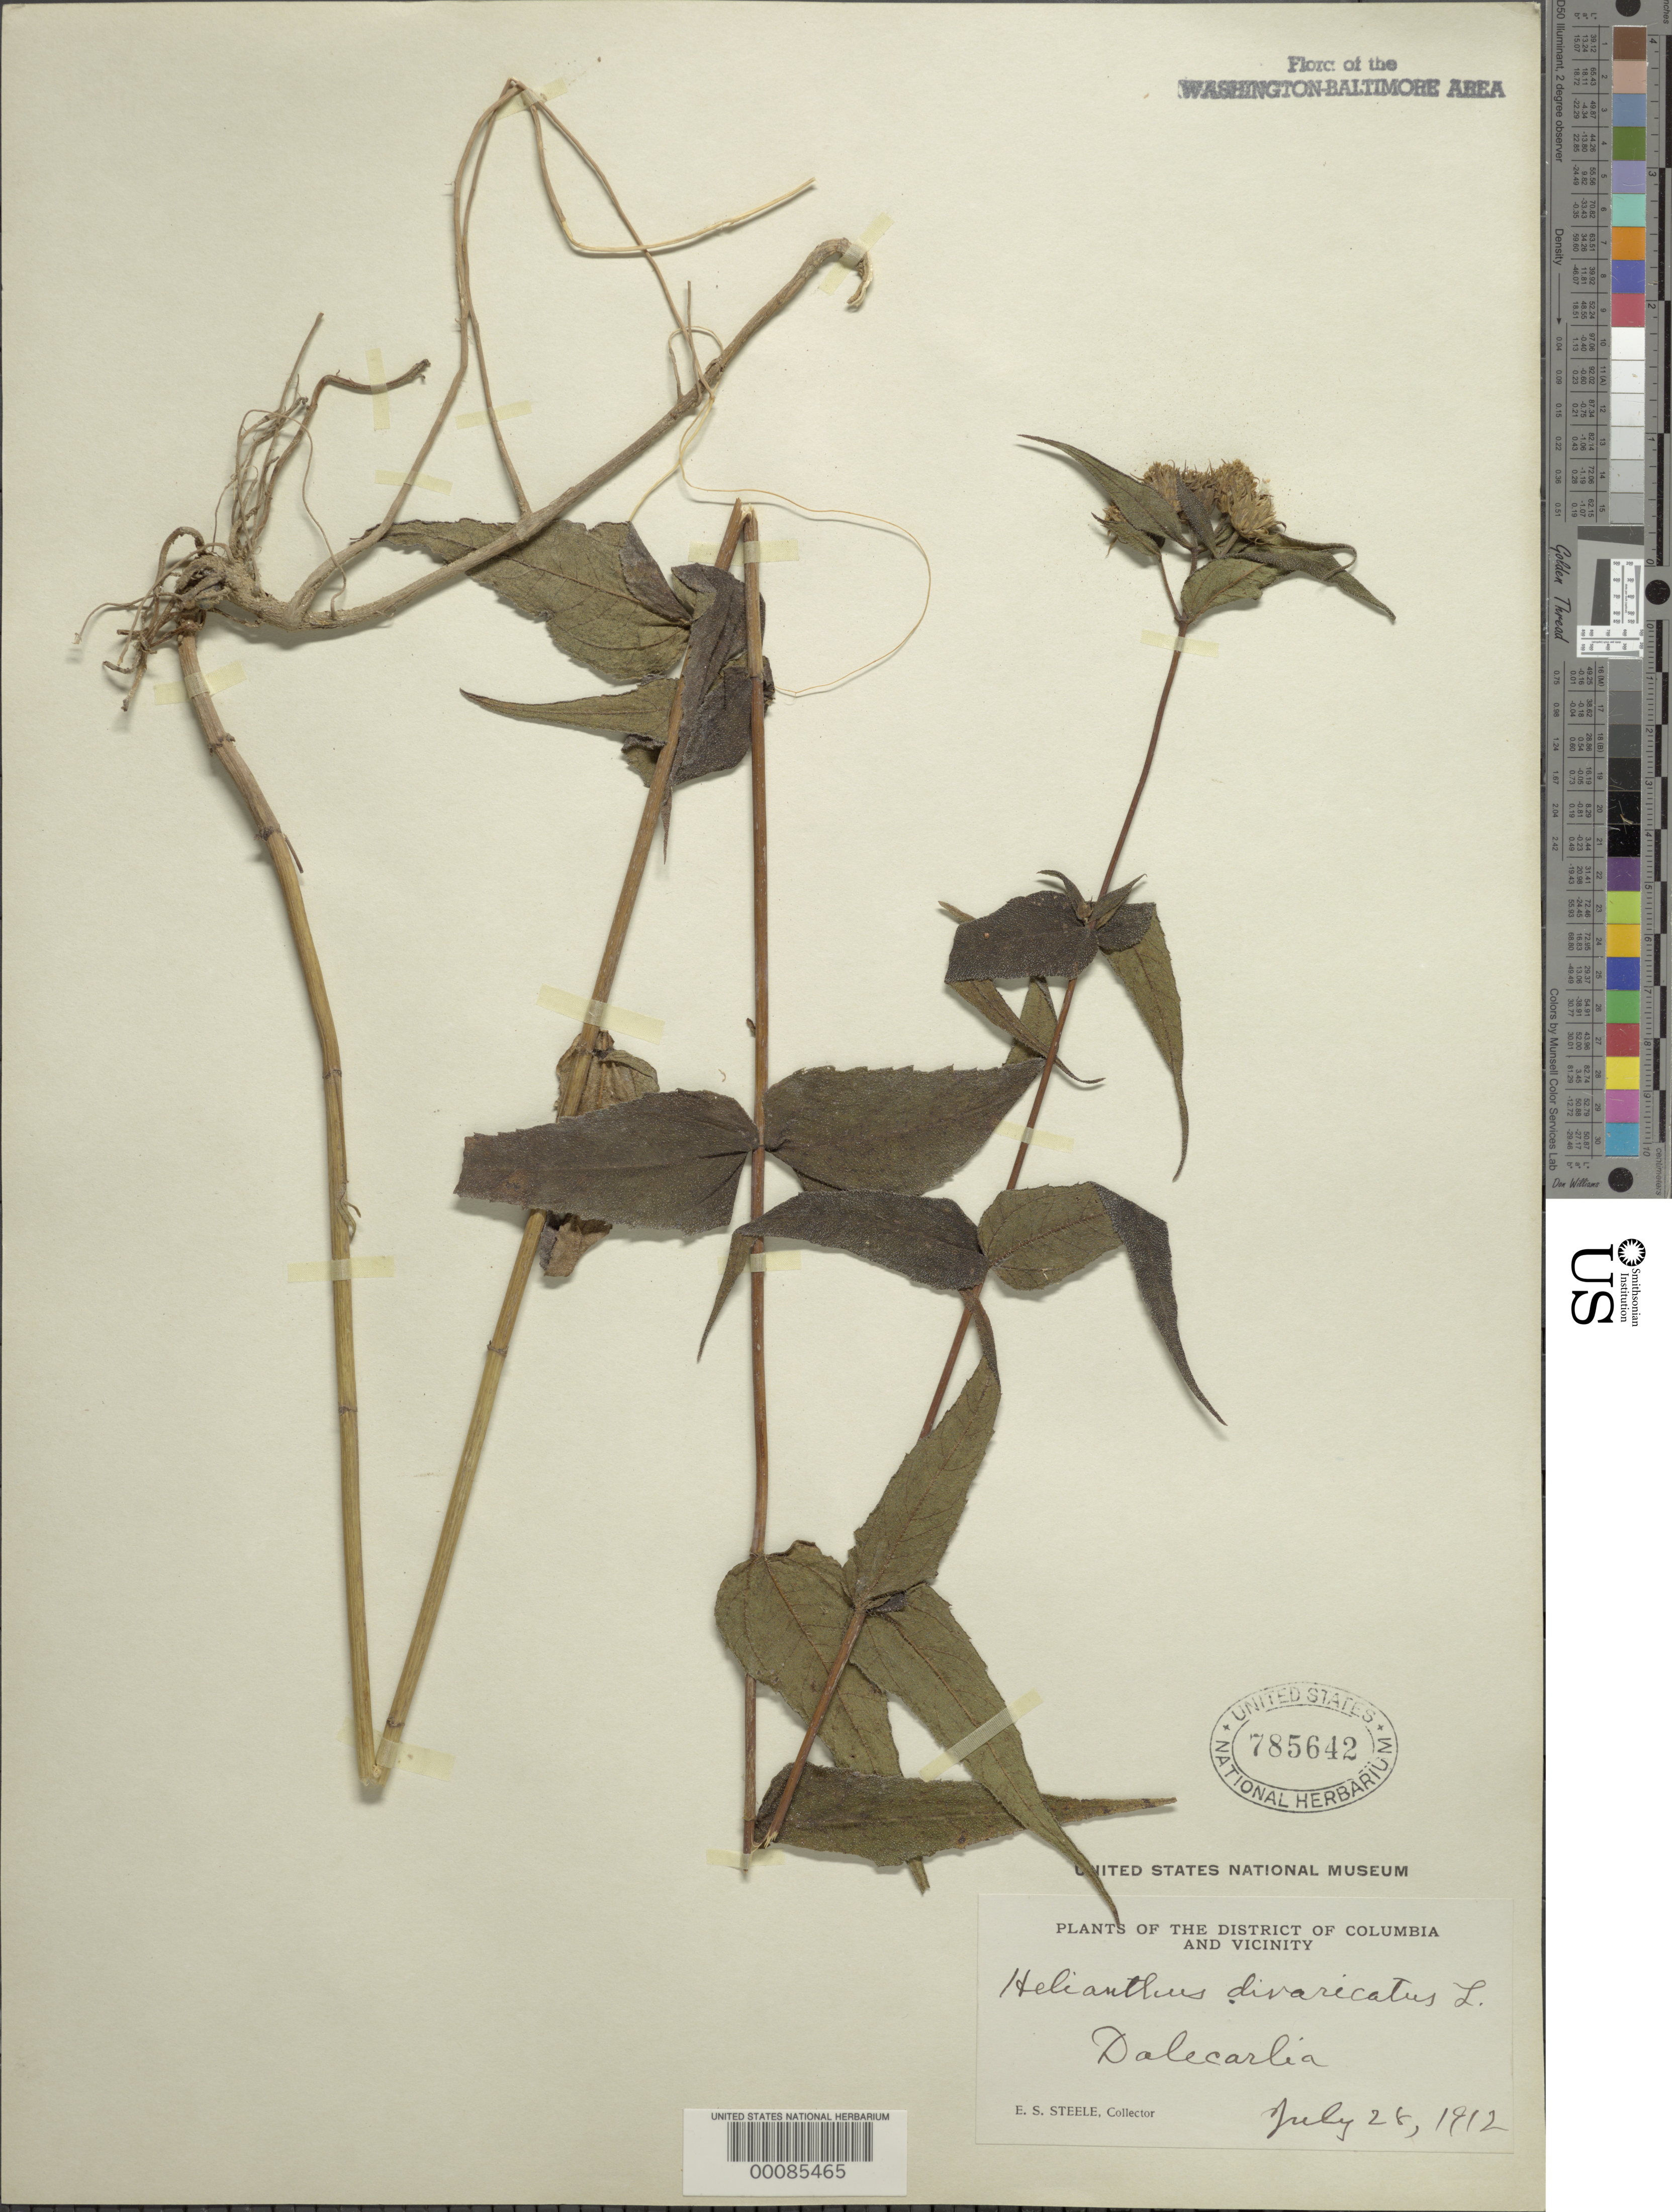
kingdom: Plantae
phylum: Tracheophyta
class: Magnoliopsida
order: Asterales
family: Asteraceae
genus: Helianthus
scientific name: Helianthus divaricatus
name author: L.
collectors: E. Steele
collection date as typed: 28 Jul 1912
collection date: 1912-07-28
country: United States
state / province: District of Columbia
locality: Dalecarlia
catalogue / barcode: US 785642